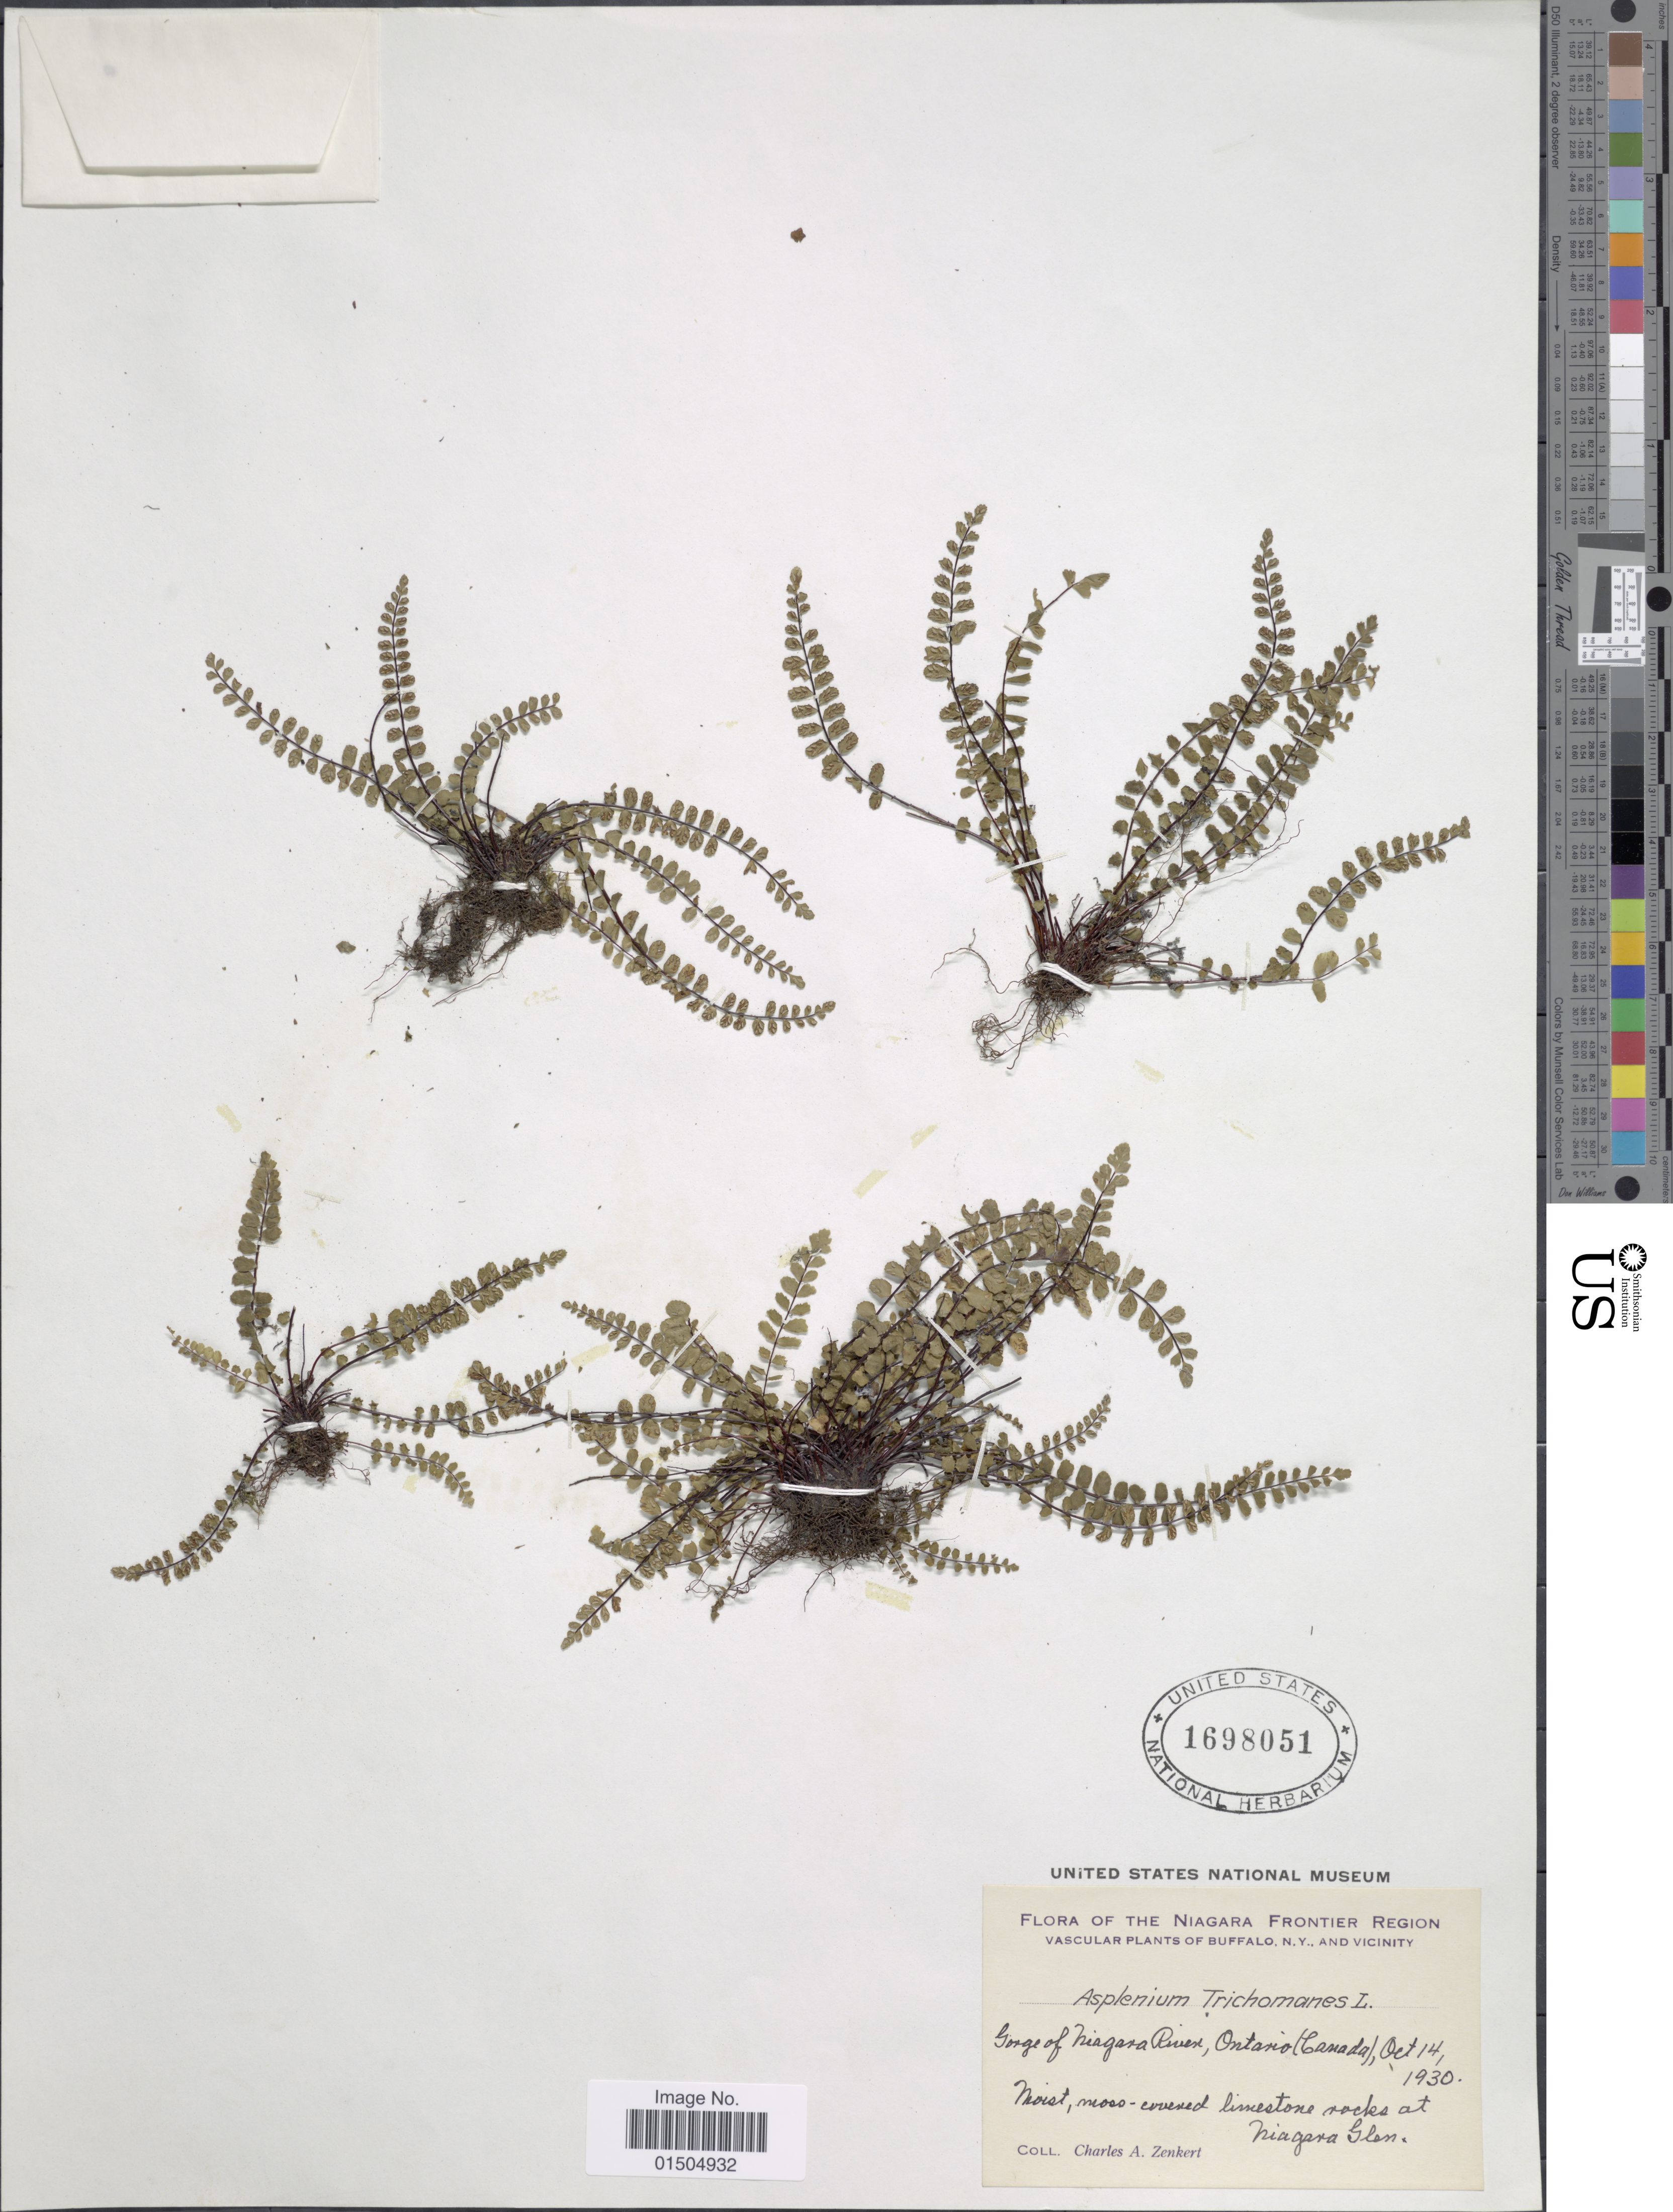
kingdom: Plantae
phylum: Tracheophyta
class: Polypodiopsida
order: Polypodiales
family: Aspleniaceae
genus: Asplenium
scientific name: Asplenium trichomanes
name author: L.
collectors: C. Zenkert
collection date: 1930-10-14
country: Canada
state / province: Ontario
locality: Gorge of Niagara River, Ontario (Canada). Niagara Frontier Region. Vascular Buffalo, N.Y., and Vicinity. Moist, moss-covered limestone rocks at Niagara Glen.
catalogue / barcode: US 1698051